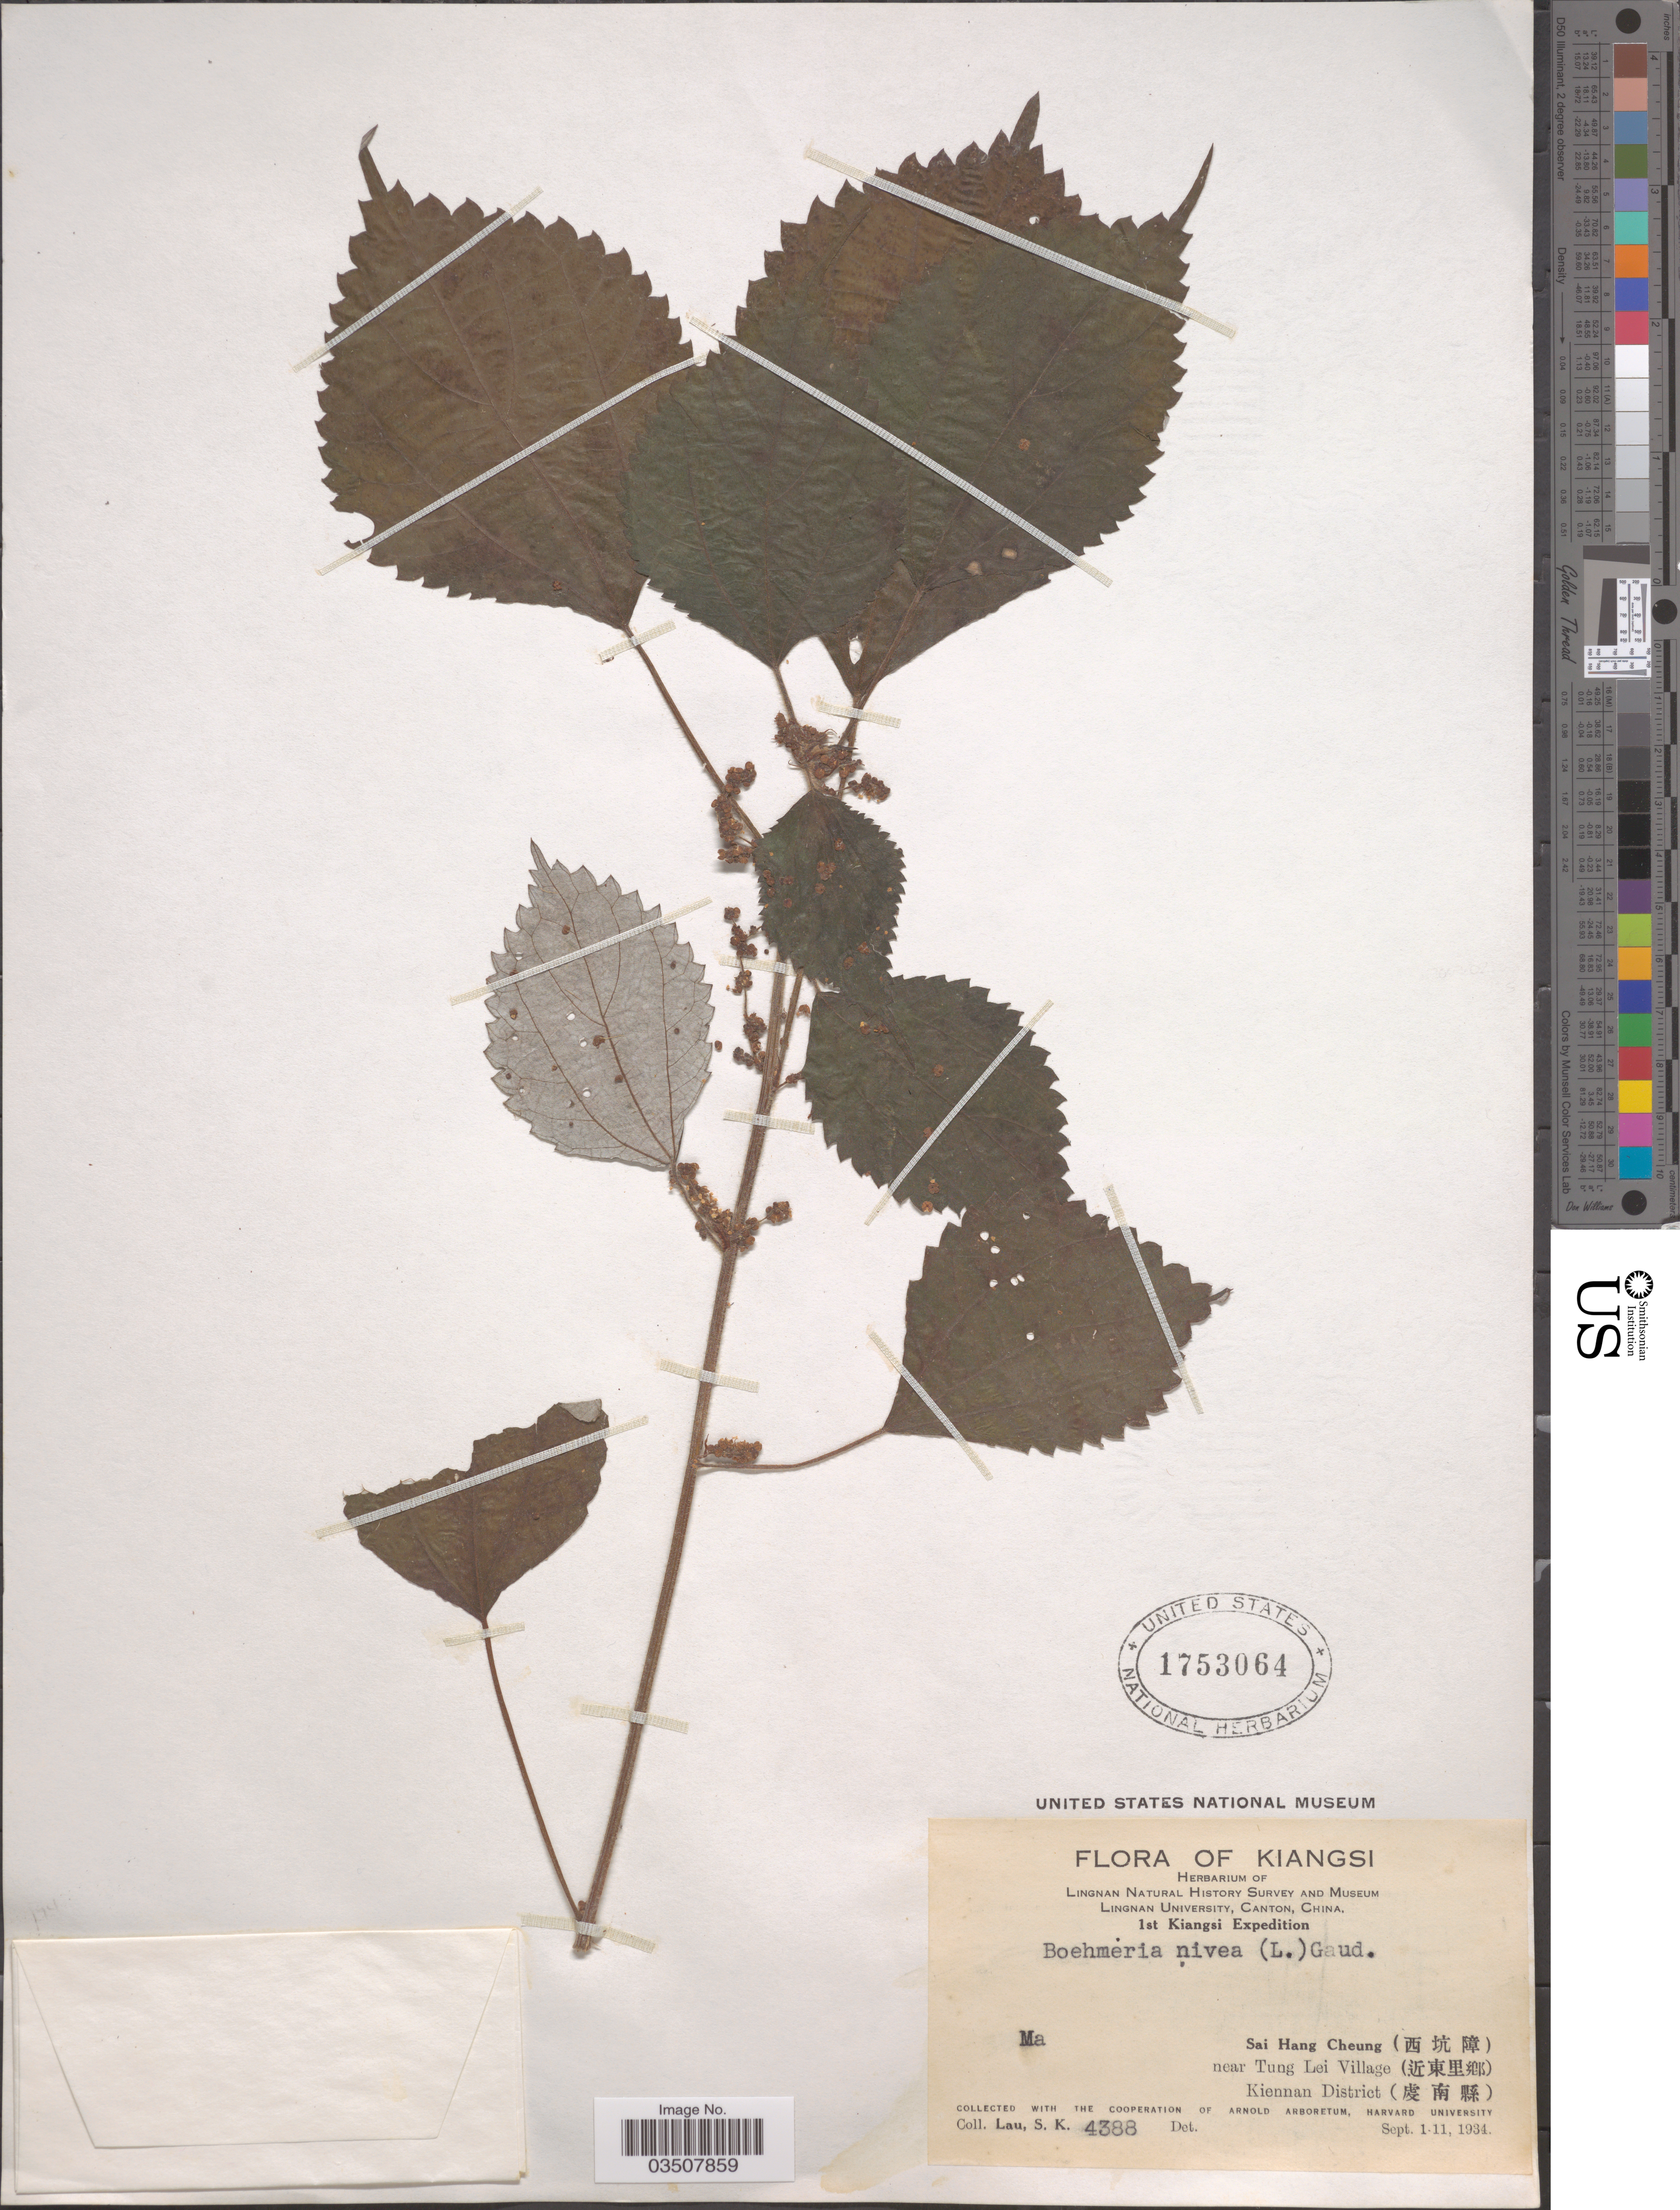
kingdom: Plantae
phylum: Tracheophyta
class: Magnoliopsida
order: Rosales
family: Urticaceae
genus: Boehmeria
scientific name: Boehmeria nivea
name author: (L.) Gaudich.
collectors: S. K. Lau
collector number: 4388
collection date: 1934-09-01/1934-09-11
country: China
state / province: Jiangxi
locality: Kiangsi. Ma, Sai Hang Cheung (X) near Tung Lei Village (X). Kiennan District (X).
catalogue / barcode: US 1753064